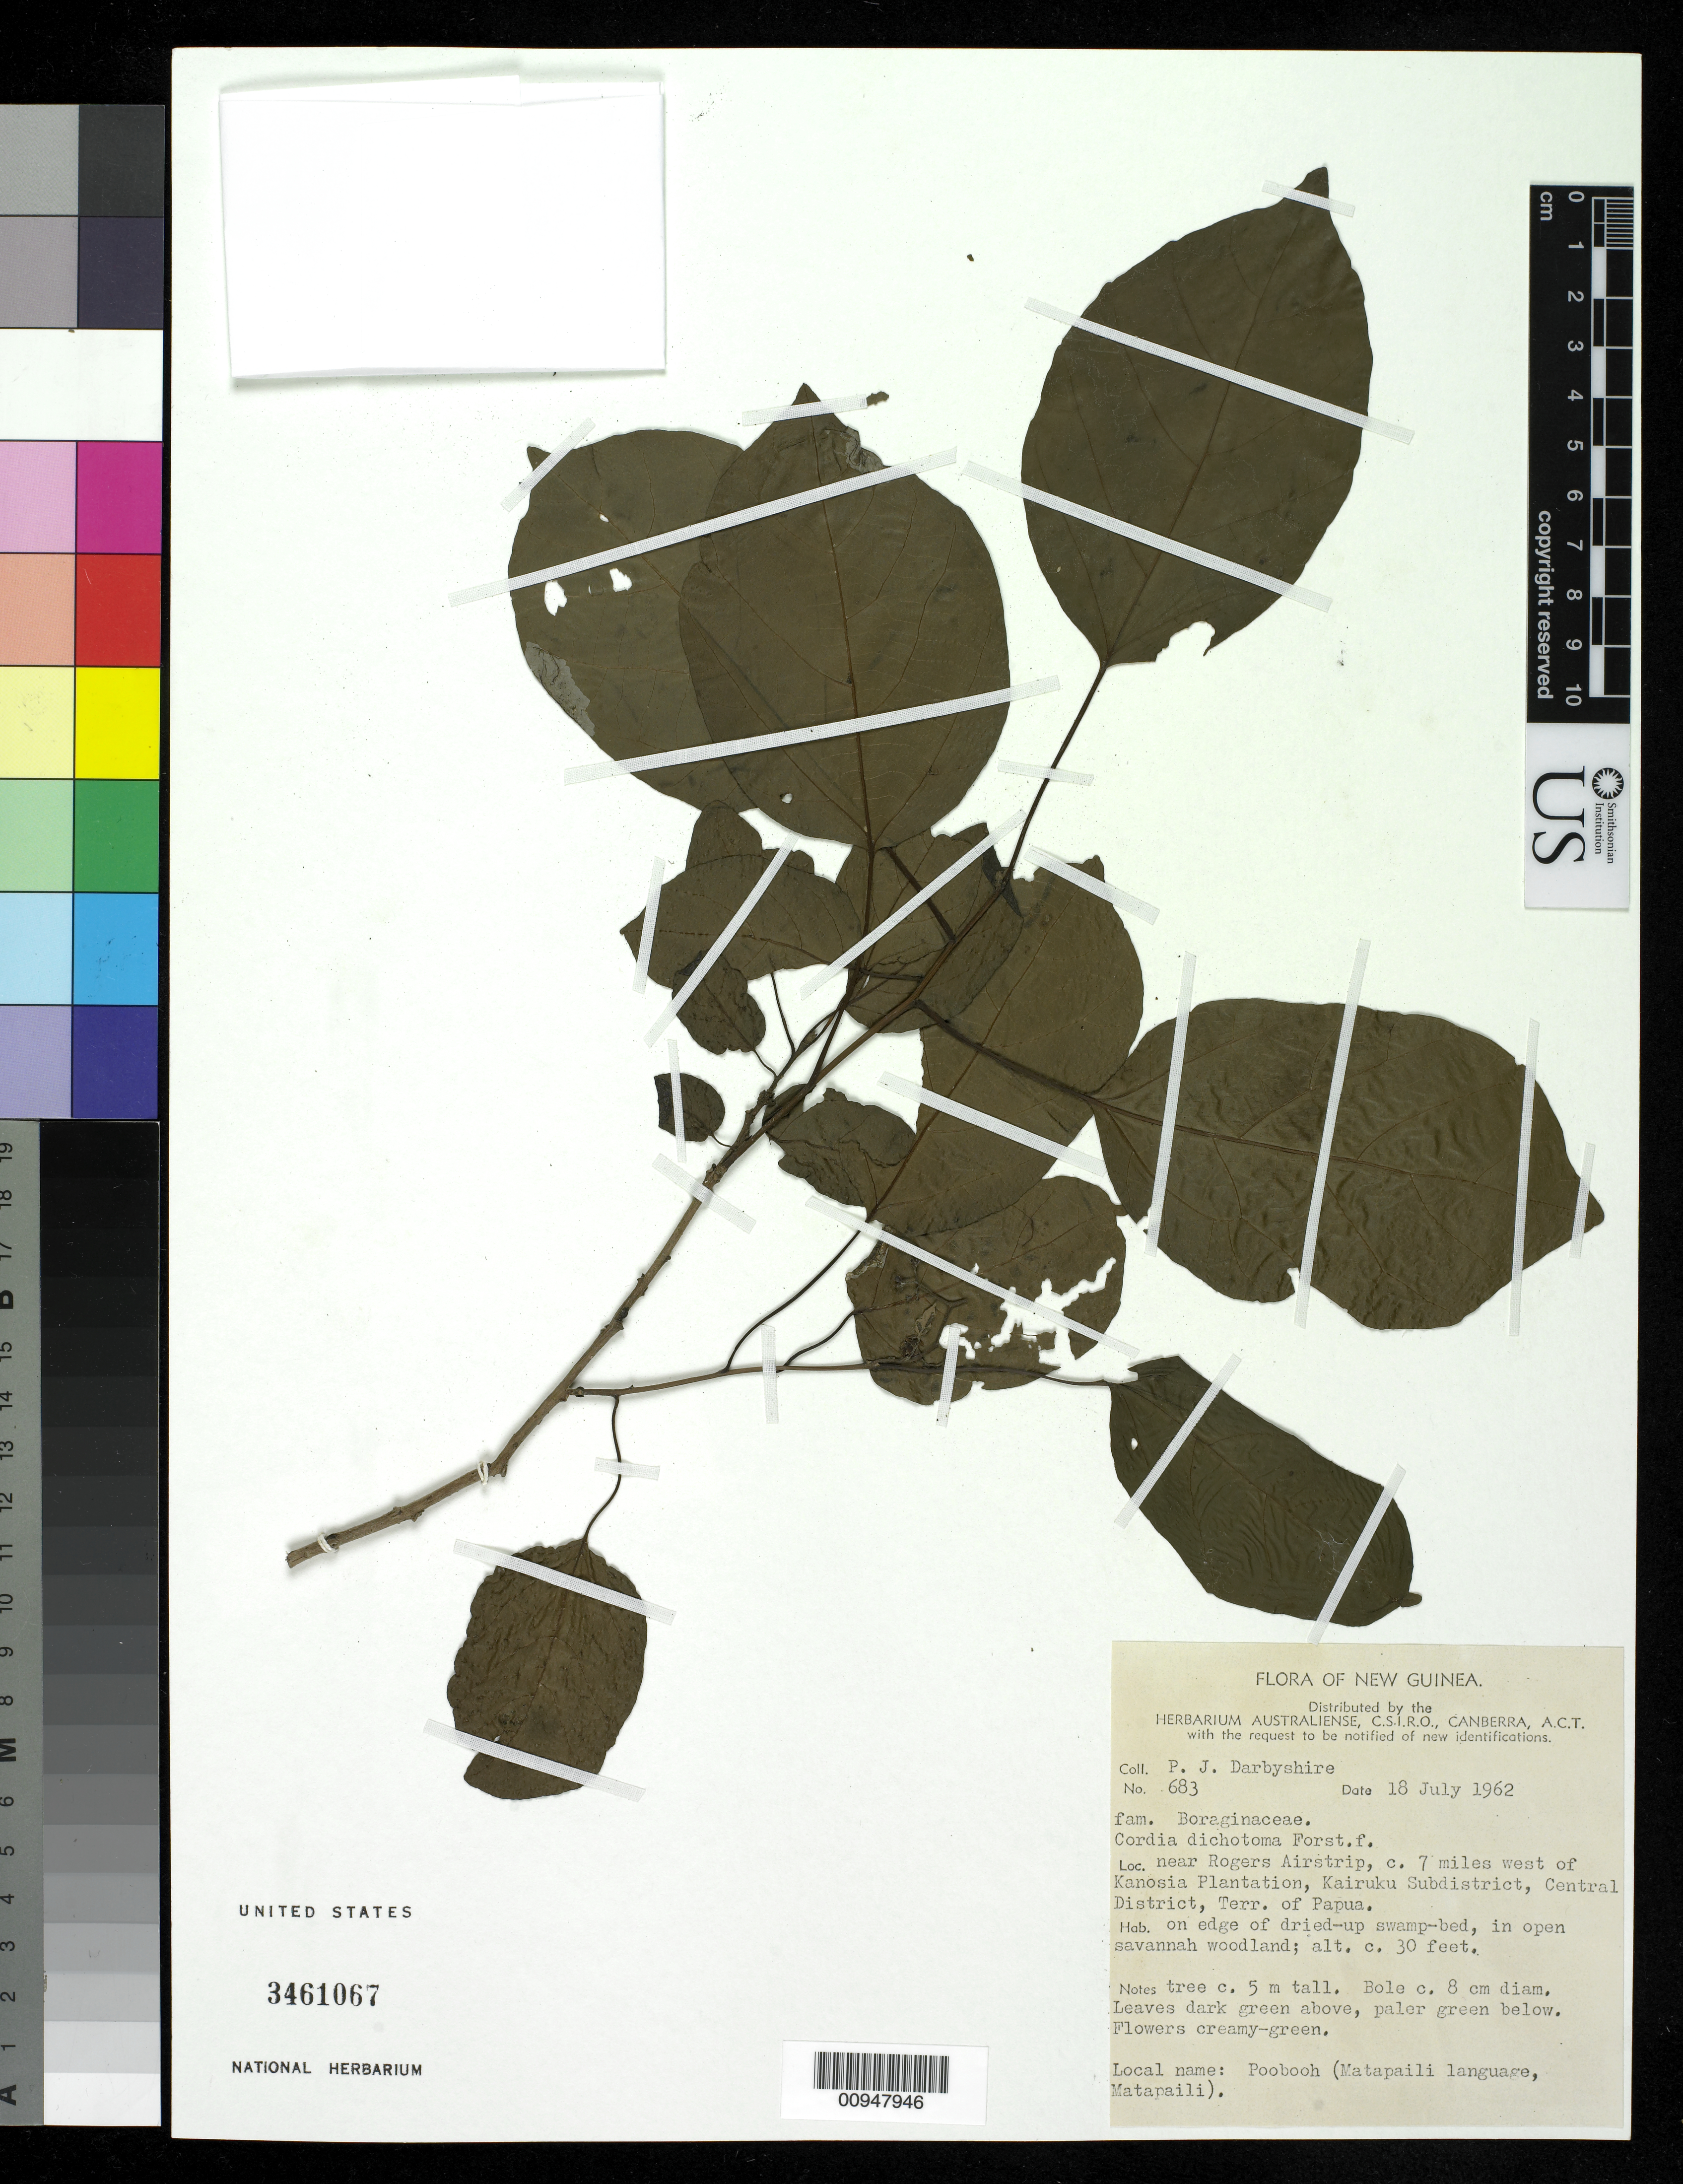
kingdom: Plantae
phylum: Tracheophyta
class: Magnoliopsida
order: Boraginales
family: Cordiaceae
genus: Cordia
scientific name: Cordia dichotoma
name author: G. Forst.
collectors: P. Darbyshire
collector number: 683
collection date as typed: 18 Jul 1962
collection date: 1962-07-18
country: Papua New Guinea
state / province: Central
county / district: Kairuku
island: New Guinea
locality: Near Rogers Airstrip, ca. 7 mi's. W. of Kanosia Plantation, Kairuku subdist.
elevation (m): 9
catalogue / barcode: US 3461067